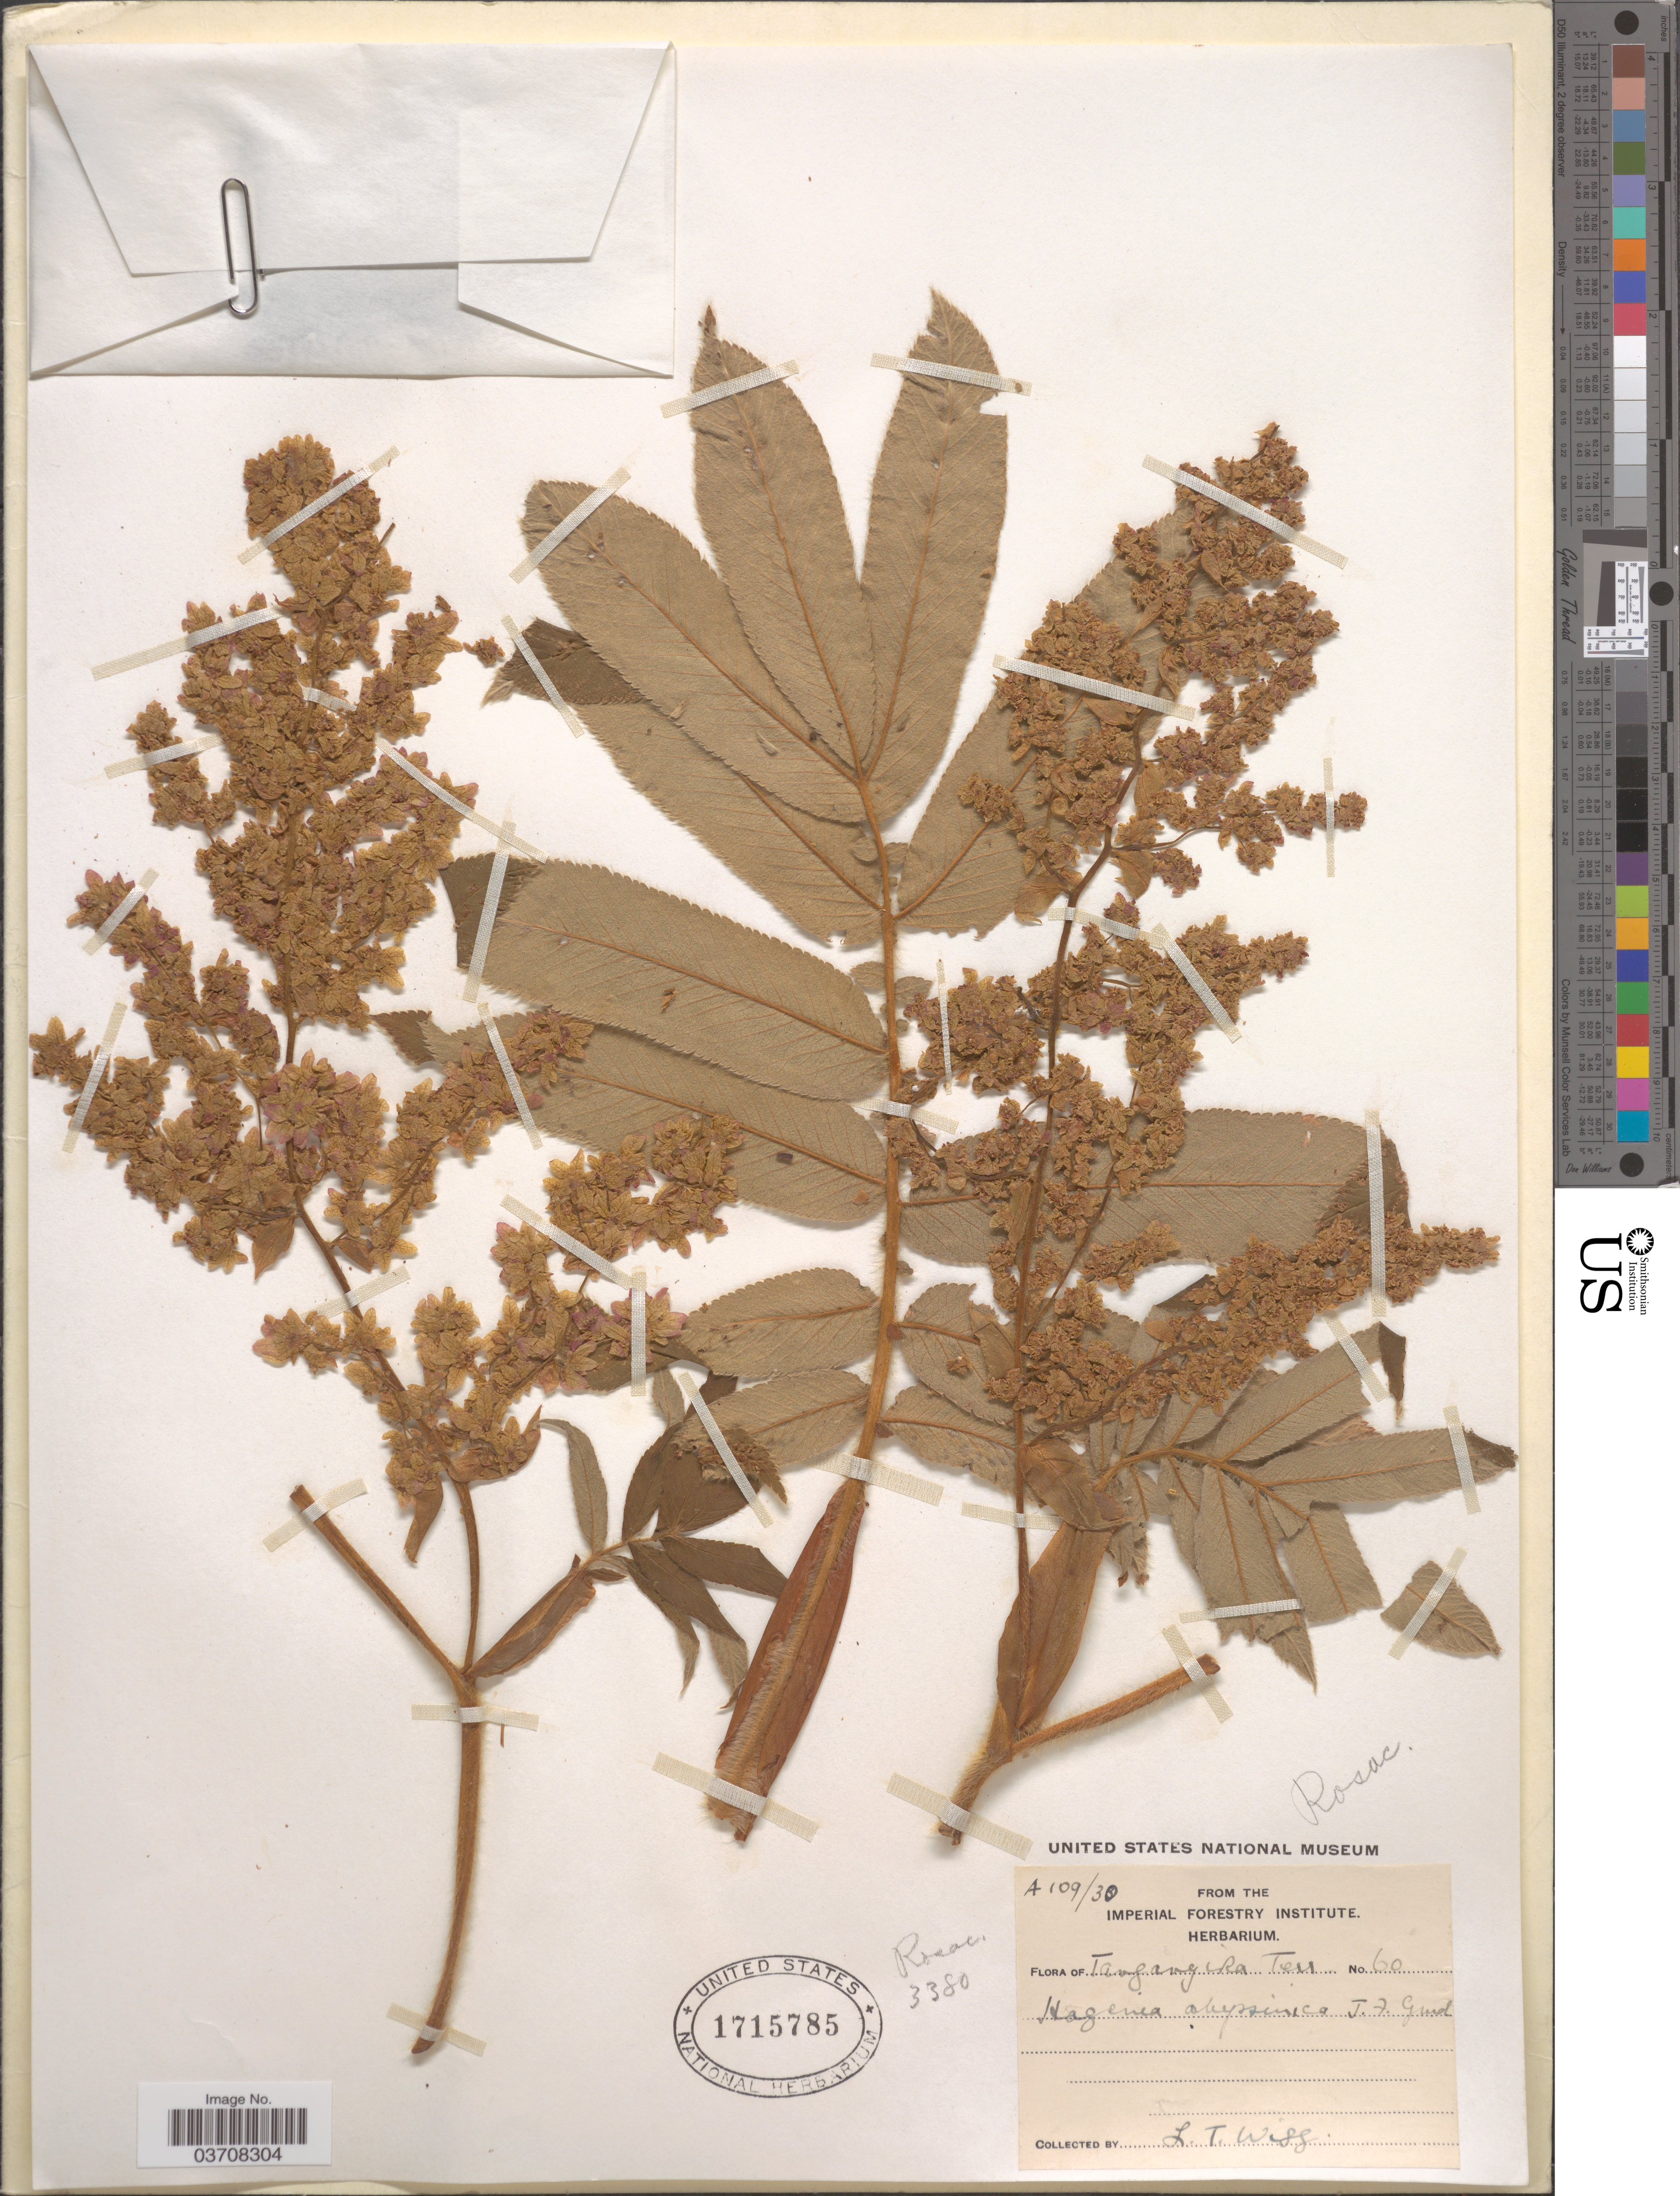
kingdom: Plantae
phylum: Tracheophyta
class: Magnoliopsida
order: Rosales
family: Rosaceae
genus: Hagenia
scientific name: Hagenia abyssinica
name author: (Bruce) J.F. Gmel.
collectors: L. Wigg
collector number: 60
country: Tanzania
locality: Tanganyika Terr.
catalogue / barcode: US 1715785